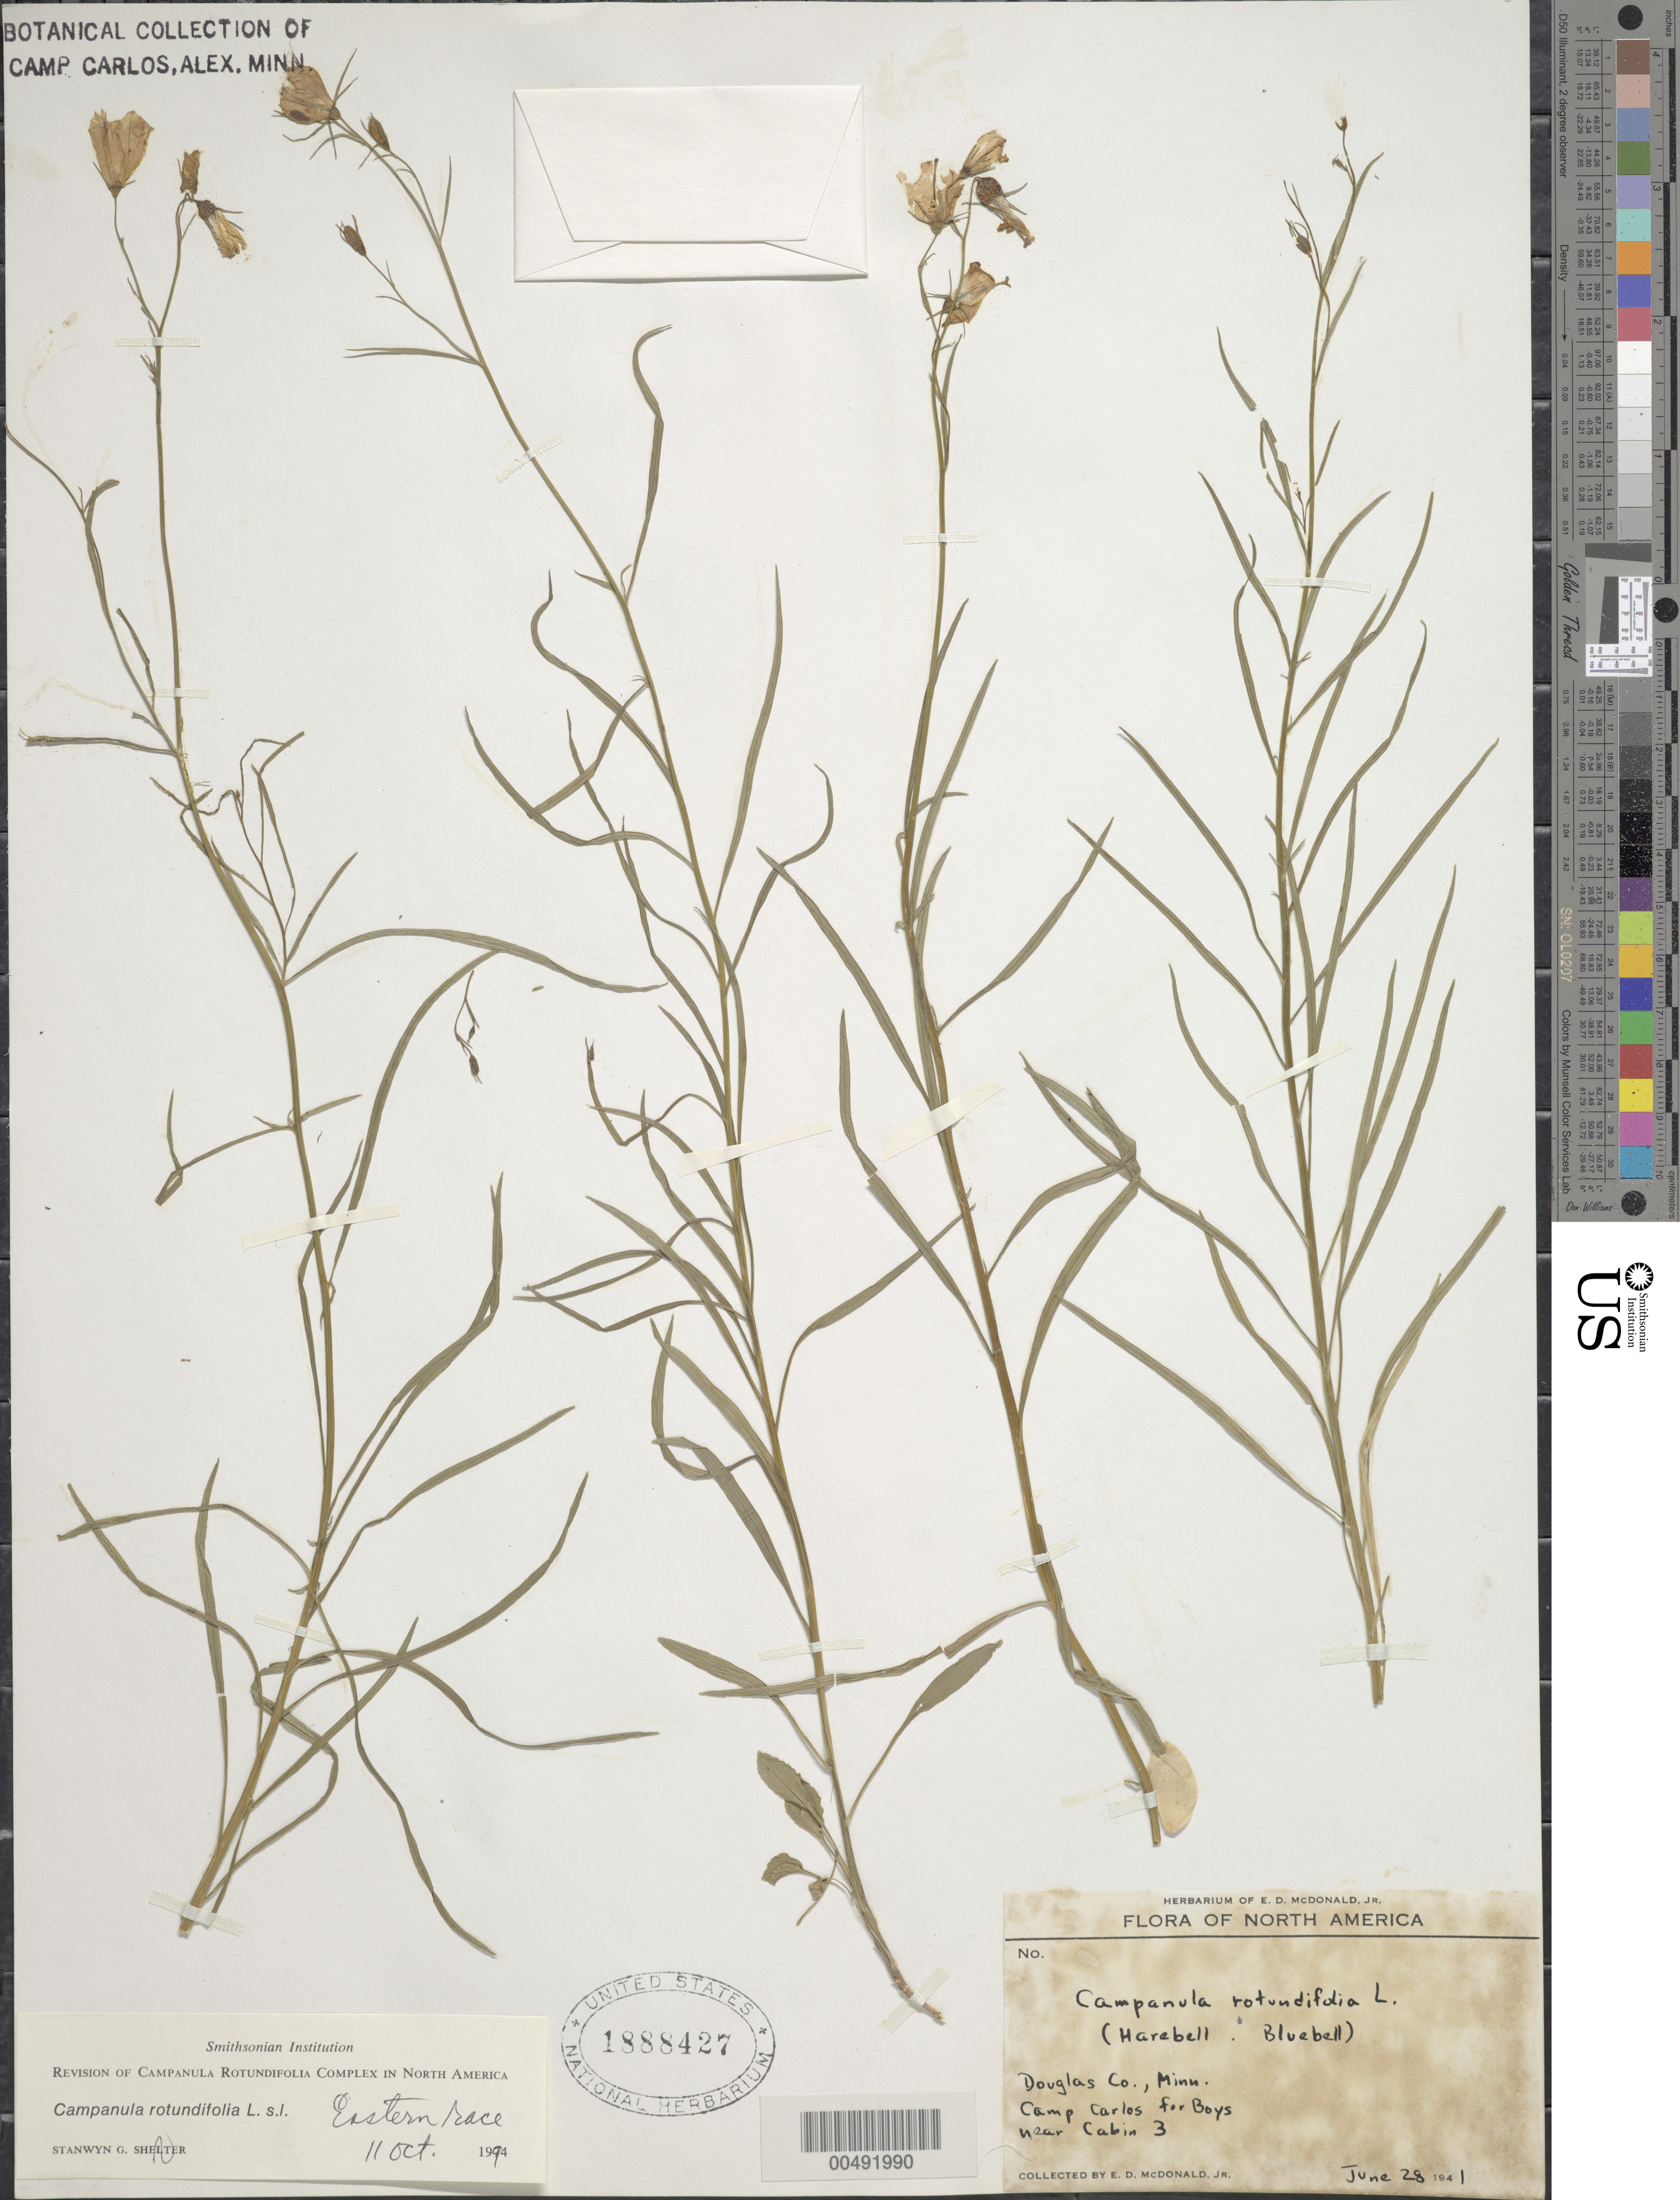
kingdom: Plantae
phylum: Tracheophyta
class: Magnoliopsida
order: Asterales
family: Campanulaceae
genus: Campanula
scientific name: Campanula rotundifolia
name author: L.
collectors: E. D. McDonald Jr.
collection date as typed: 28 Jun 1941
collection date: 1941-06-28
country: United States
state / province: Minnesota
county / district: Douglas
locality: Camp Carlos for Boys, near Cabin 3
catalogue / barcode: US 1888427